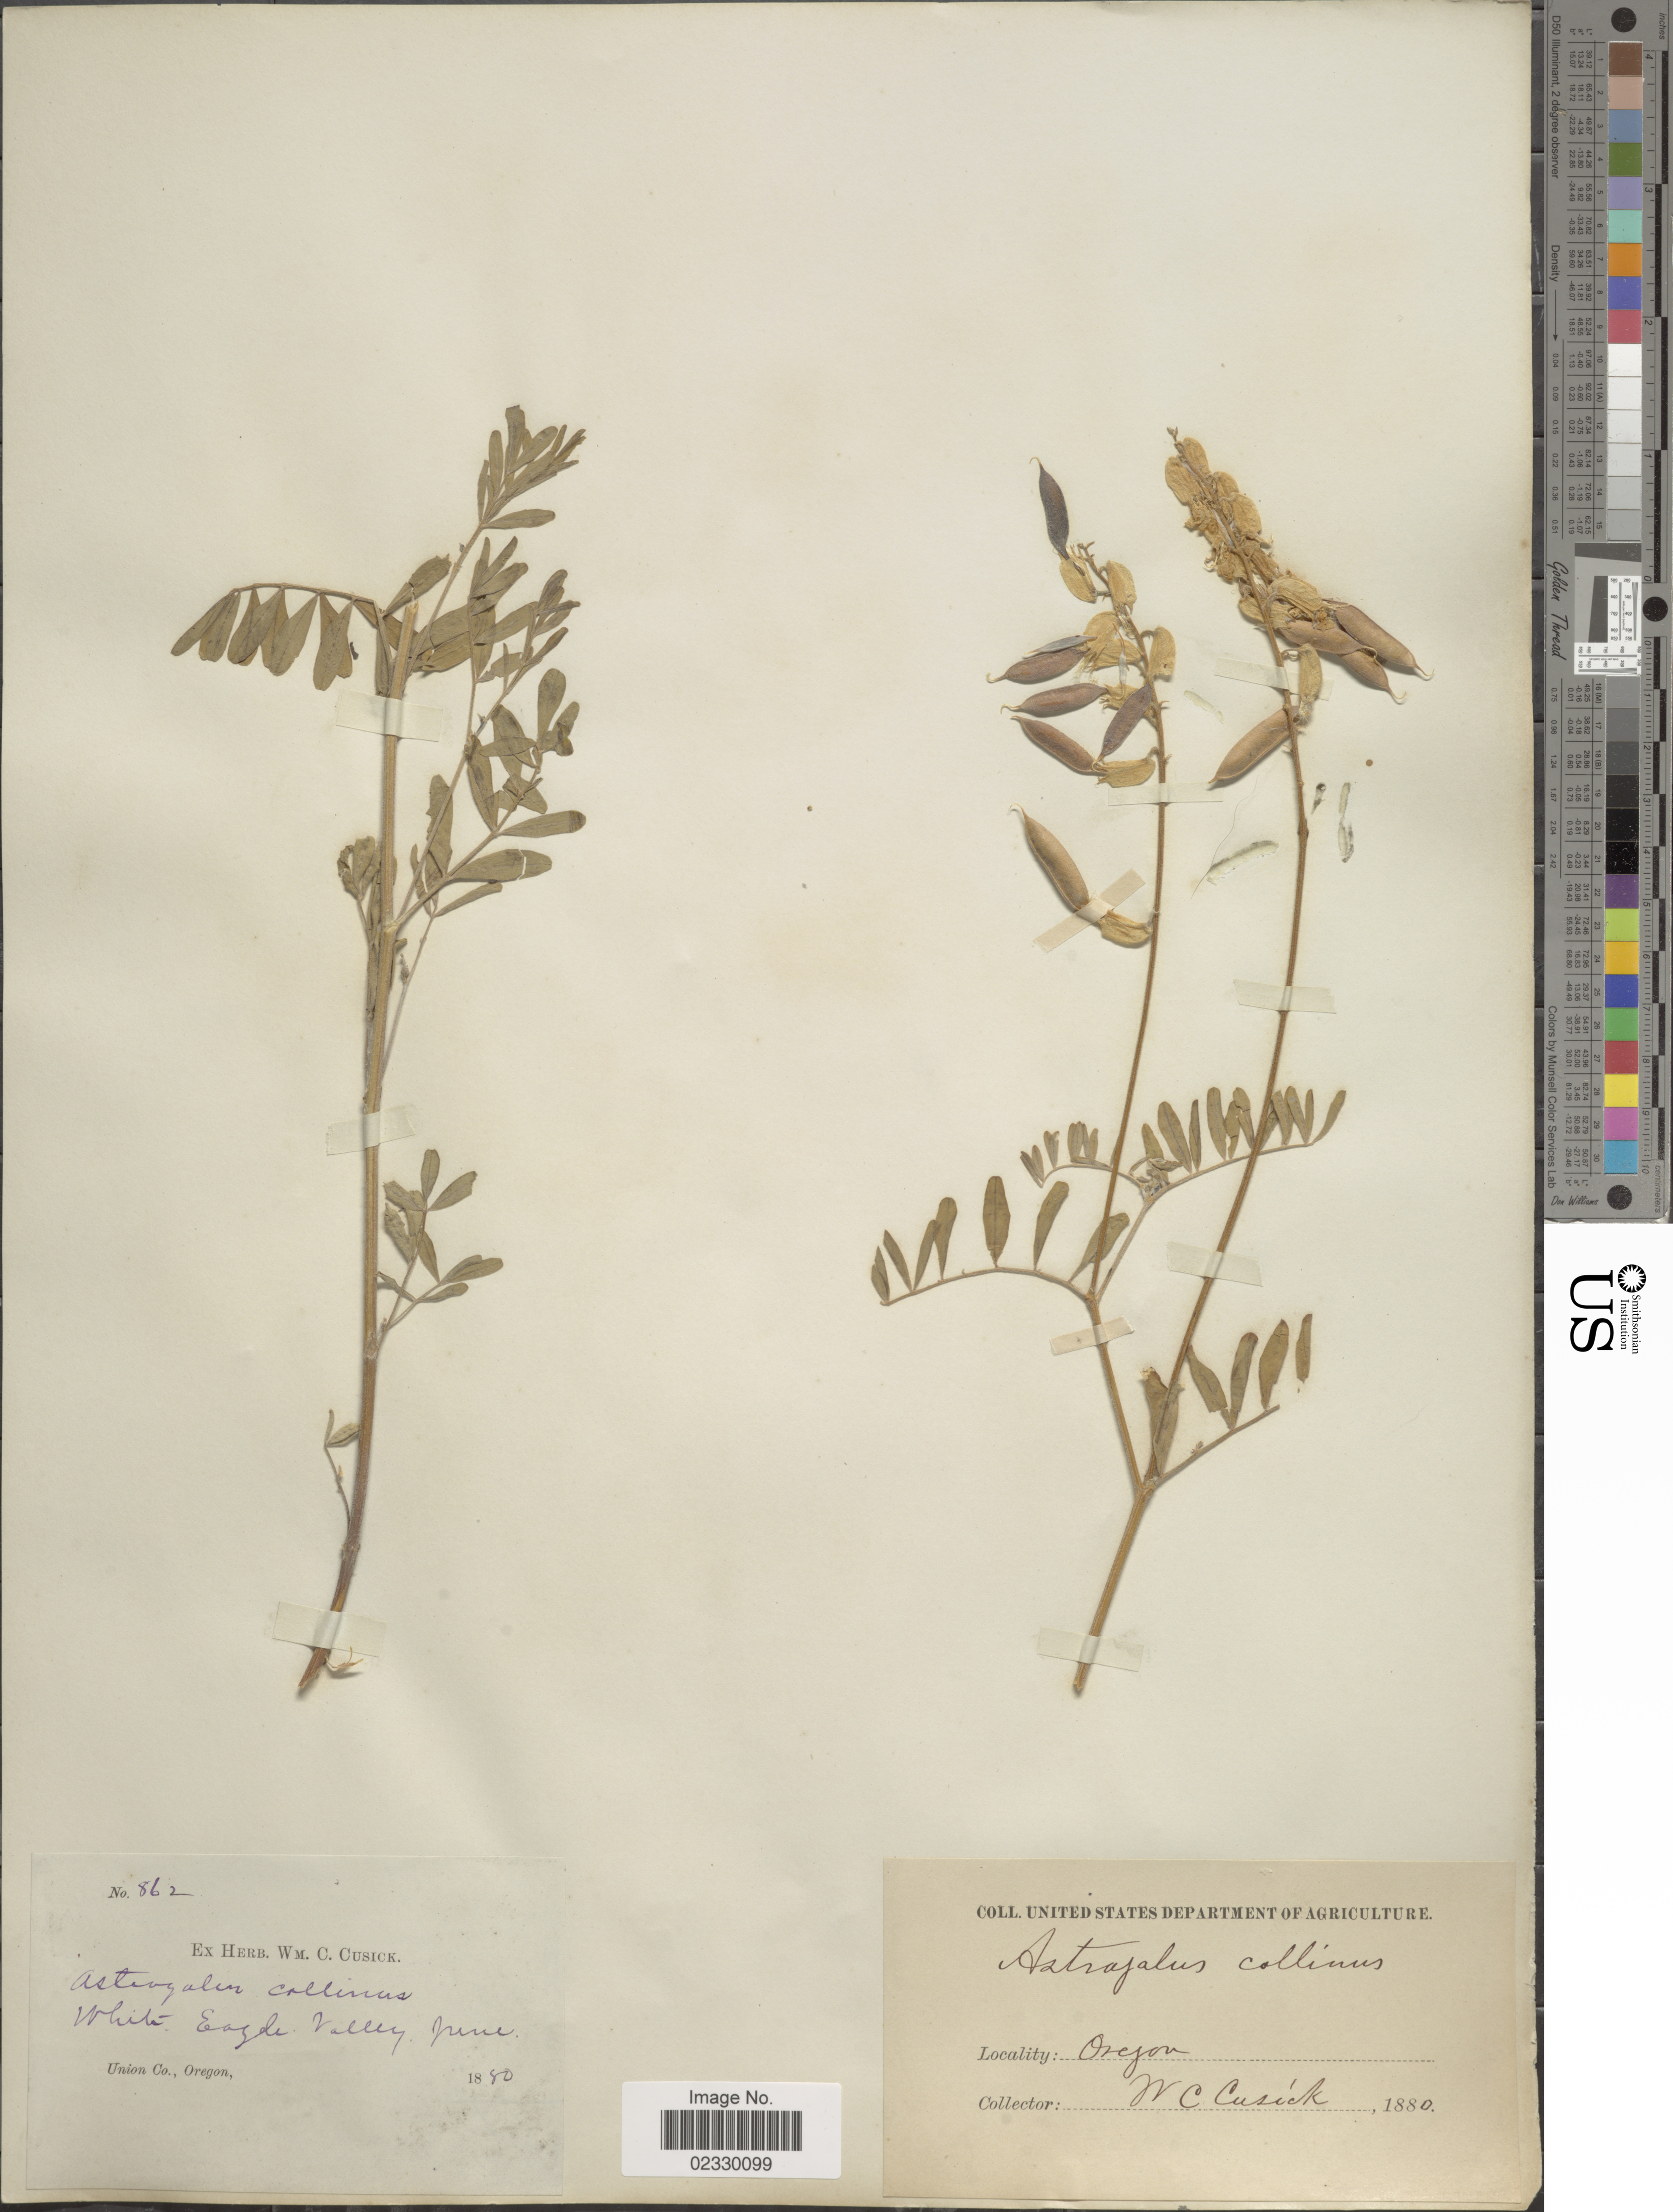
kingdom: Plantae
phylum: Tracheophyta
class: Magnoliopsida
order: Fabales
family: Fabaceae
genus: Astragalus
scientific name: Astragalus collinus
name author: Douglas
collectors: W. C. Cusick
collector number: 862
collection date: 1880-06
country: United States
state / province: Oregon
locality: White Eagle Valley